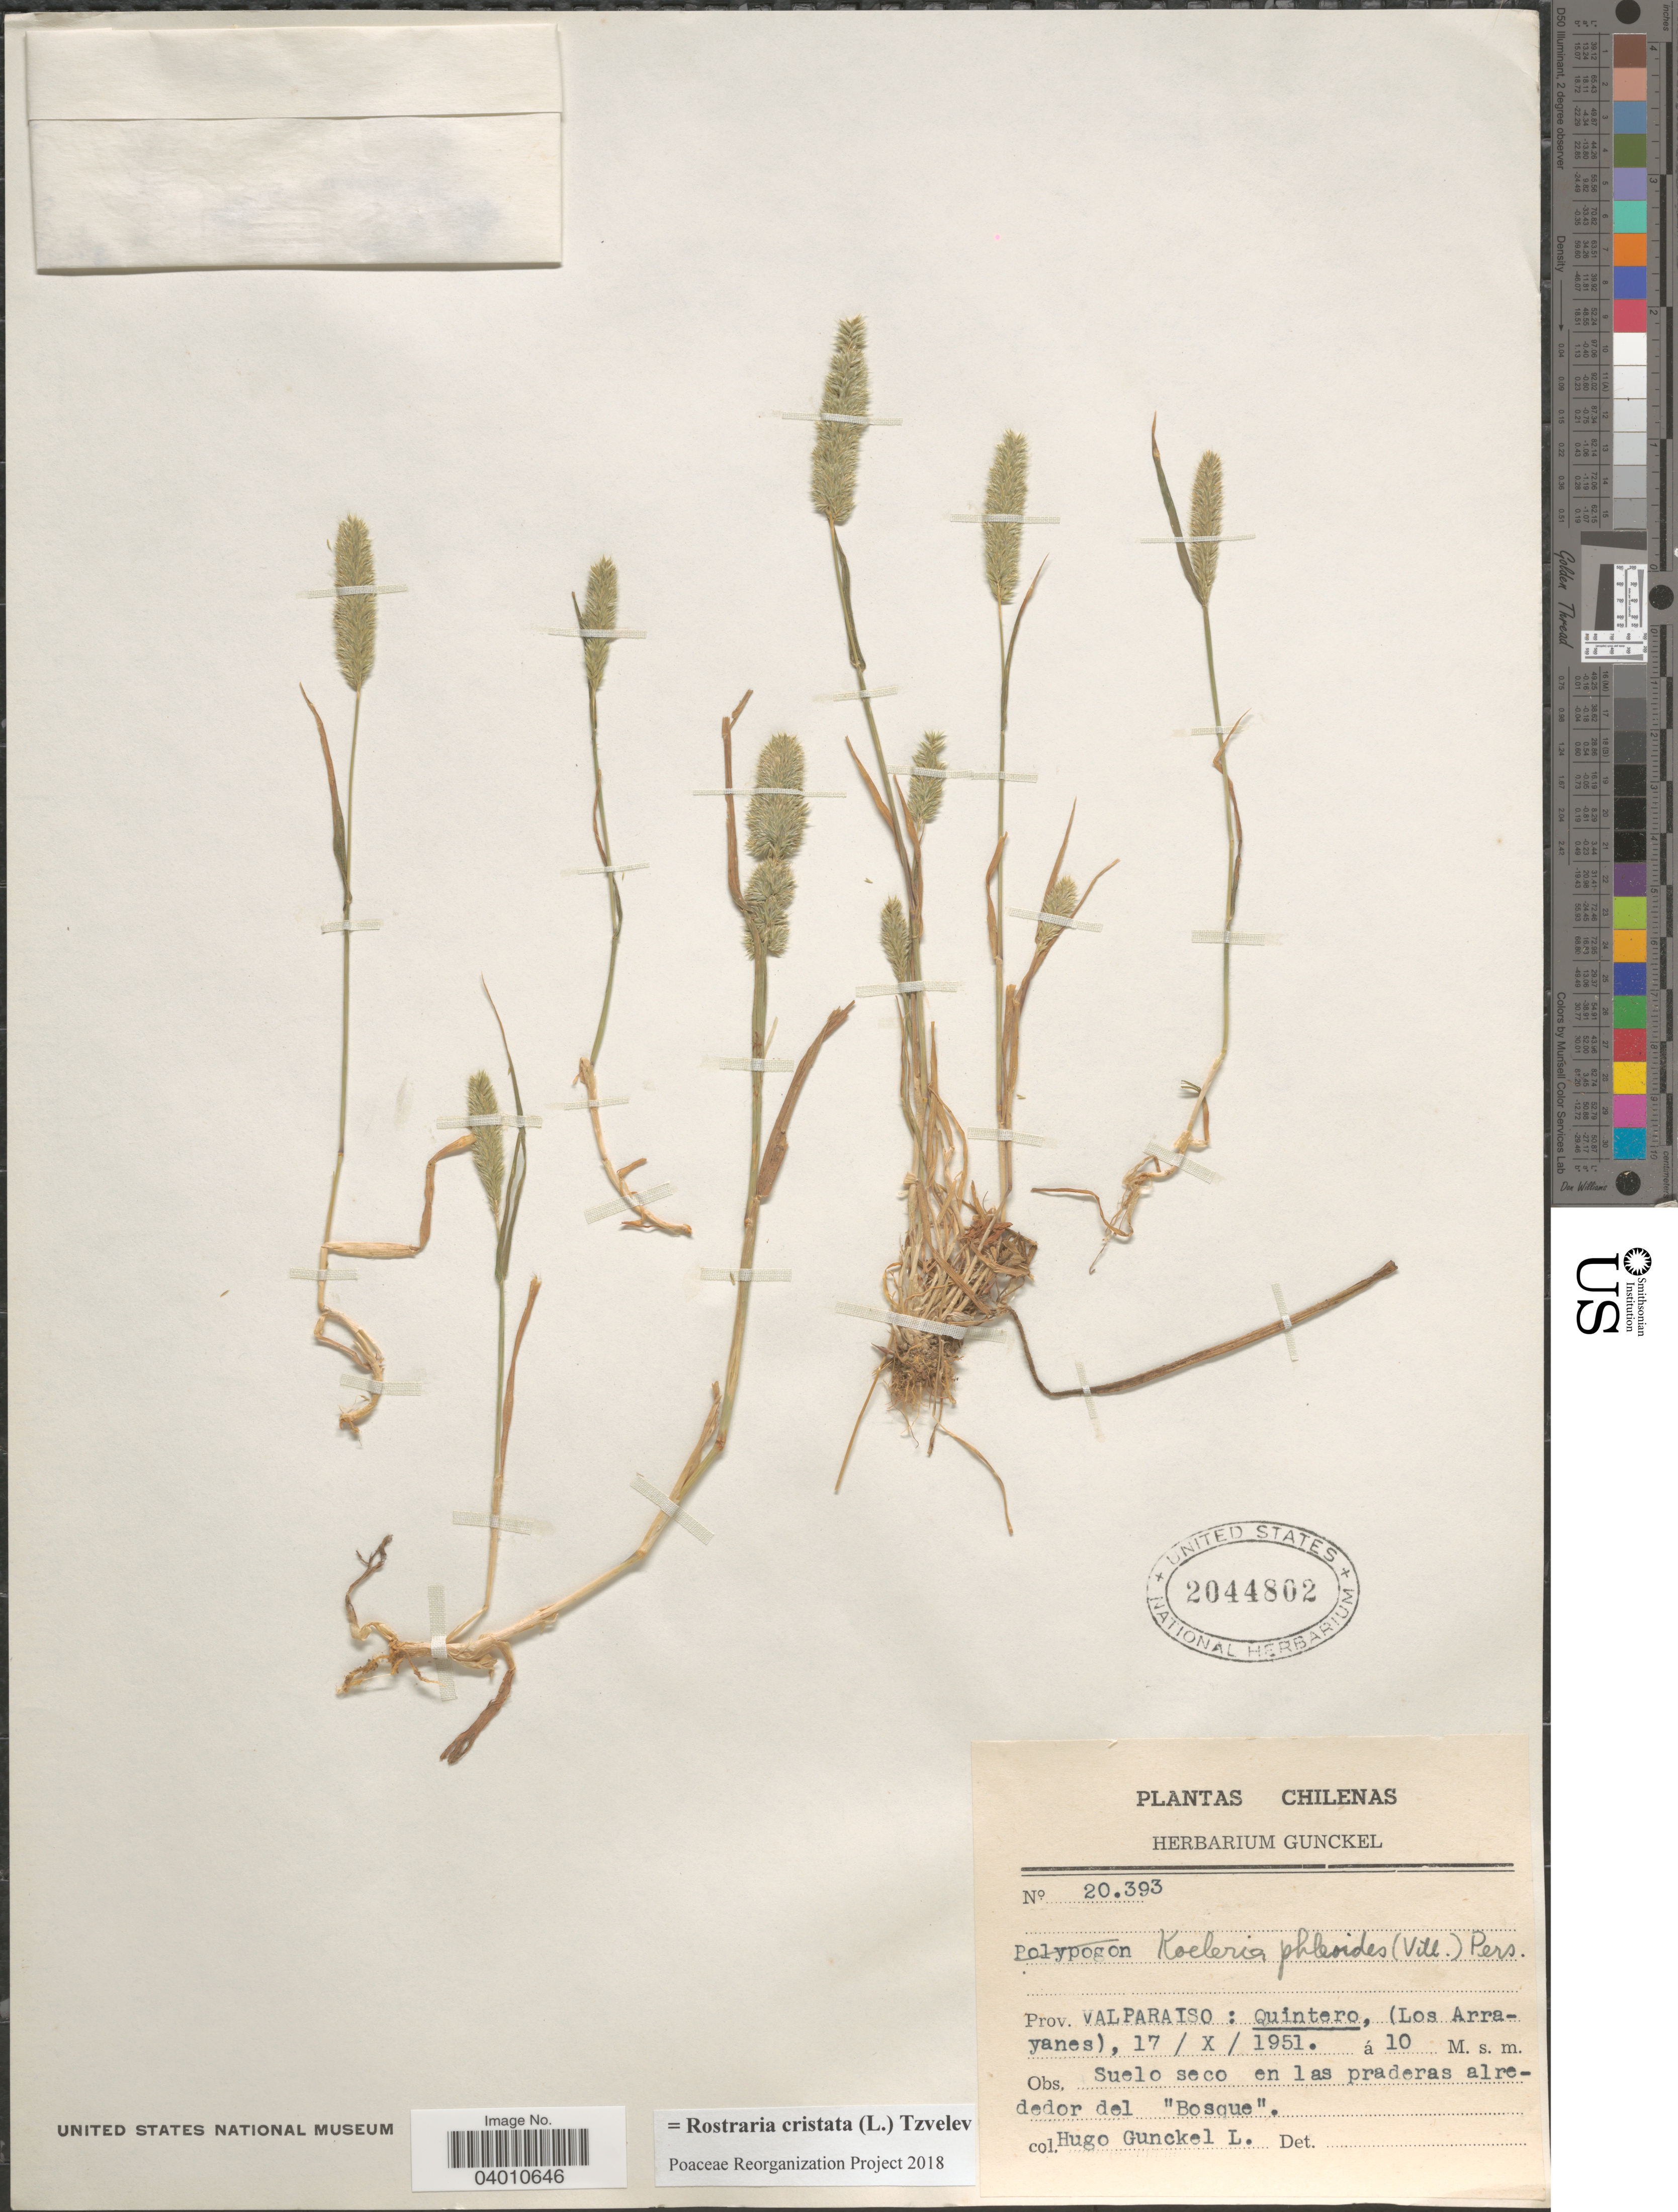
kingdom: Plantae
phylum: Tracheophyta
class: Liliopsida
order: Poales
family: Poaceae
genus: Rostraria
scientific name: Rostraria cristata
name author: (L.) Tzvelev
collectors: H. Gunckel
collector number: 20393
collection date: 1951-10-17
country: Chile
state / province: Valparaíso (V)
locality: Quintero, (Los Arrayanes).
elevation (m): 10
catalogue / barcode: US 2044802